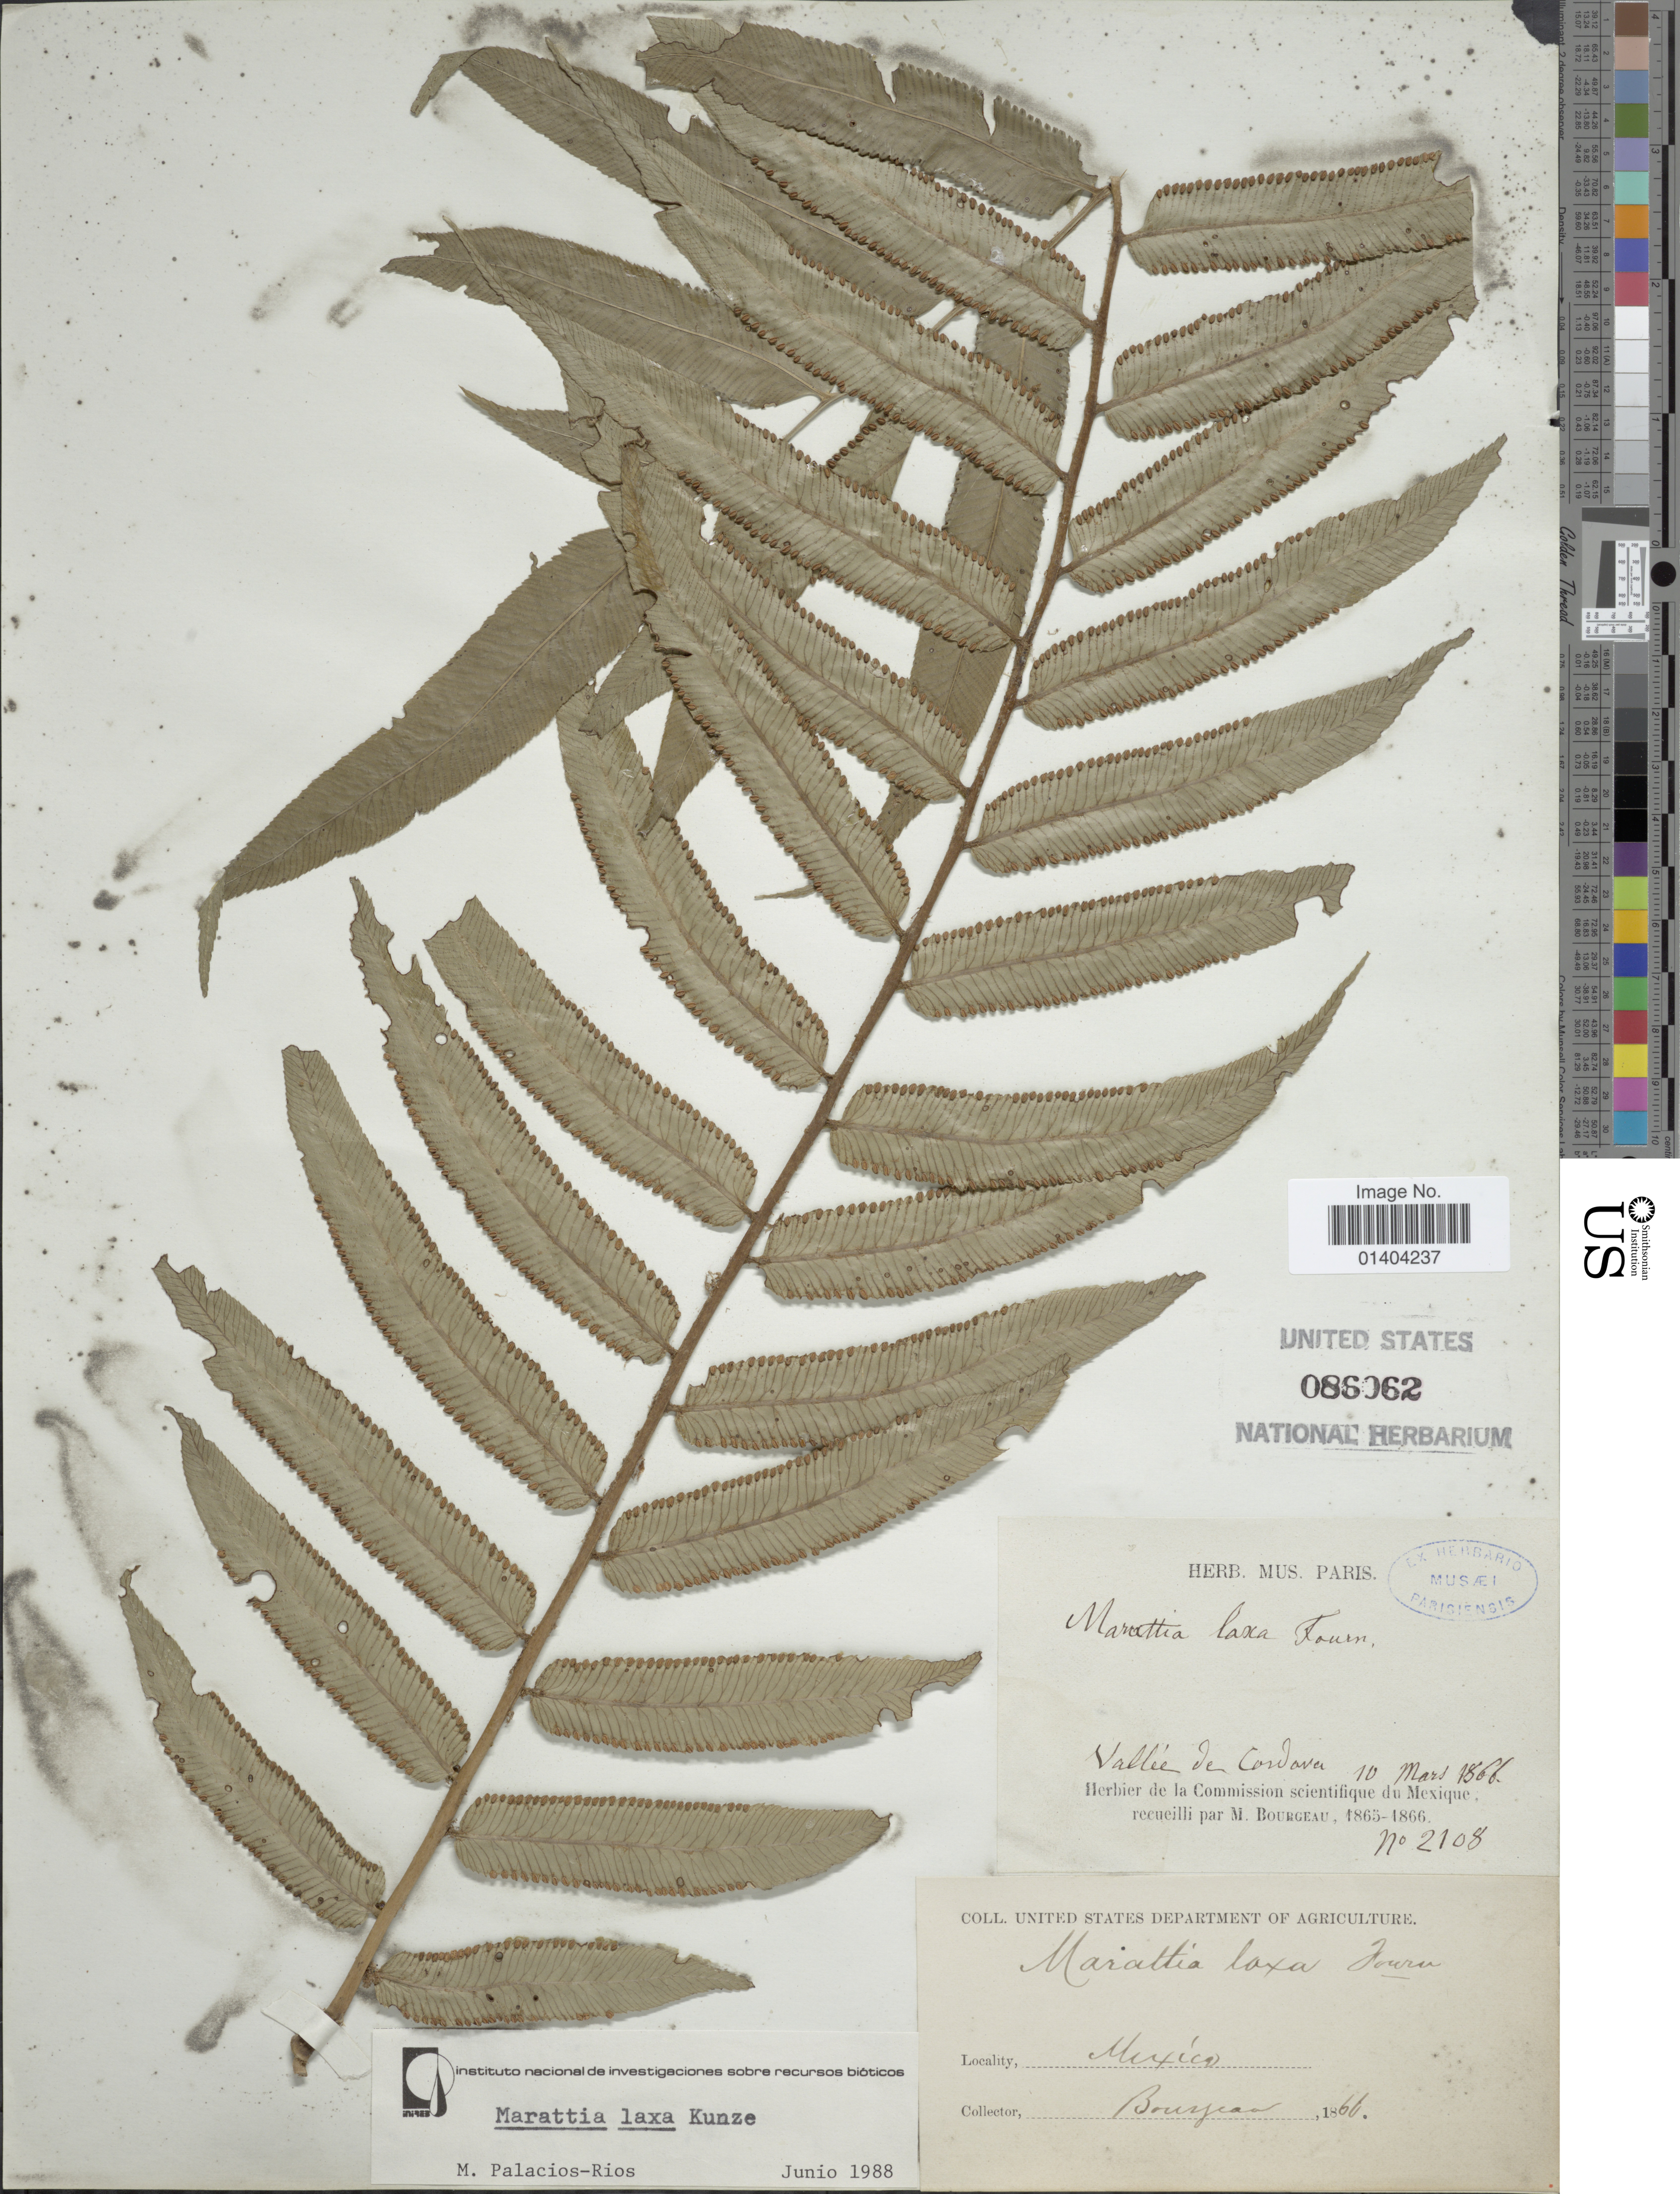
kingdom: Plantae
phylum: Tracheophyta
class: Polypodiopsida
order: Marattiales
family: Marattiaceae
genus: Marattia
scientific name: Marattia laxa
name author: Kunze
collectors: M. Bourgeau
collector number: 2108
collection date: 1866-03-10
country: Mexico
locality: Vallee de Cordova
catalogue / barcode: US 86062